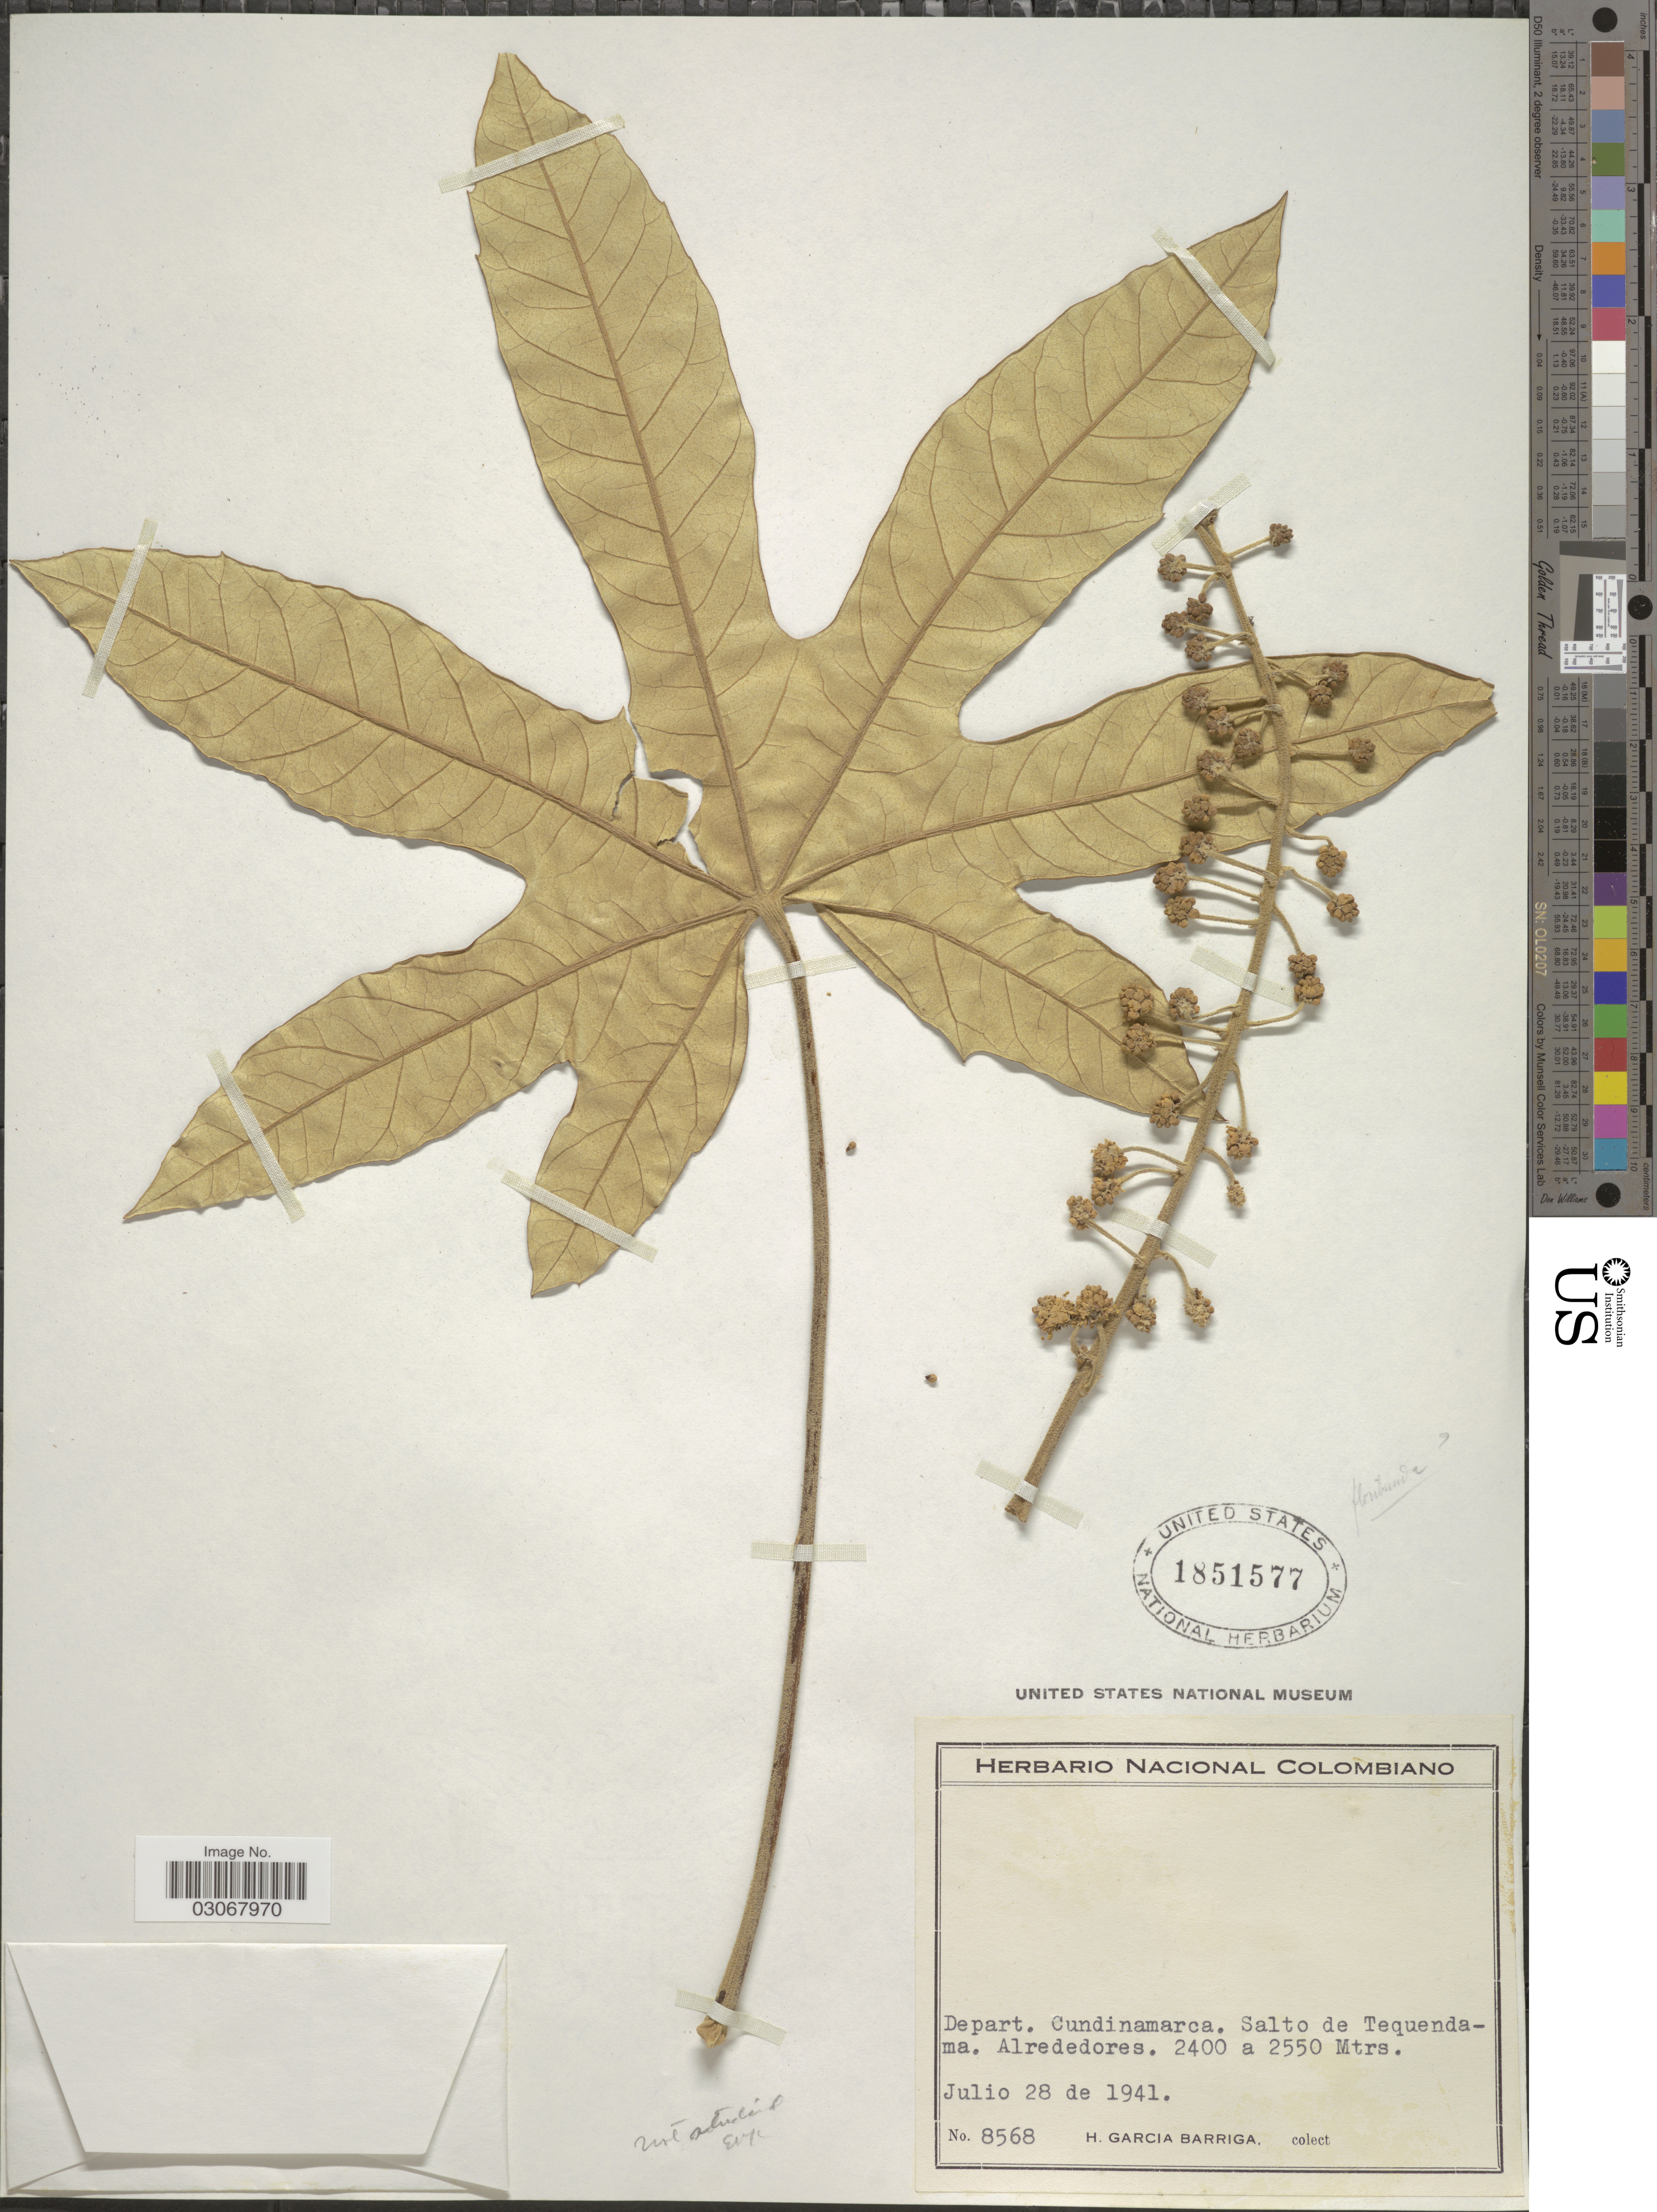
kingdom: Plantae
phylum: Tracheophyta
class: Magnoliopsida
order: Apiales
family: Araliaceae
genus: Oreopanax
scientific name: Oreopanax floribundus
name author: (Kunth) Decne. & Planch.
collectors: H. García Barriga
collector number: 8568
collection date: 1941-07-28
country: Colombia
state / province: Cundinamarca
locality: Depart. Cundinamarca. Salto de Tequendama. Alrededores.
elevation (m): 2400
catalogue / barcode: US 1851577